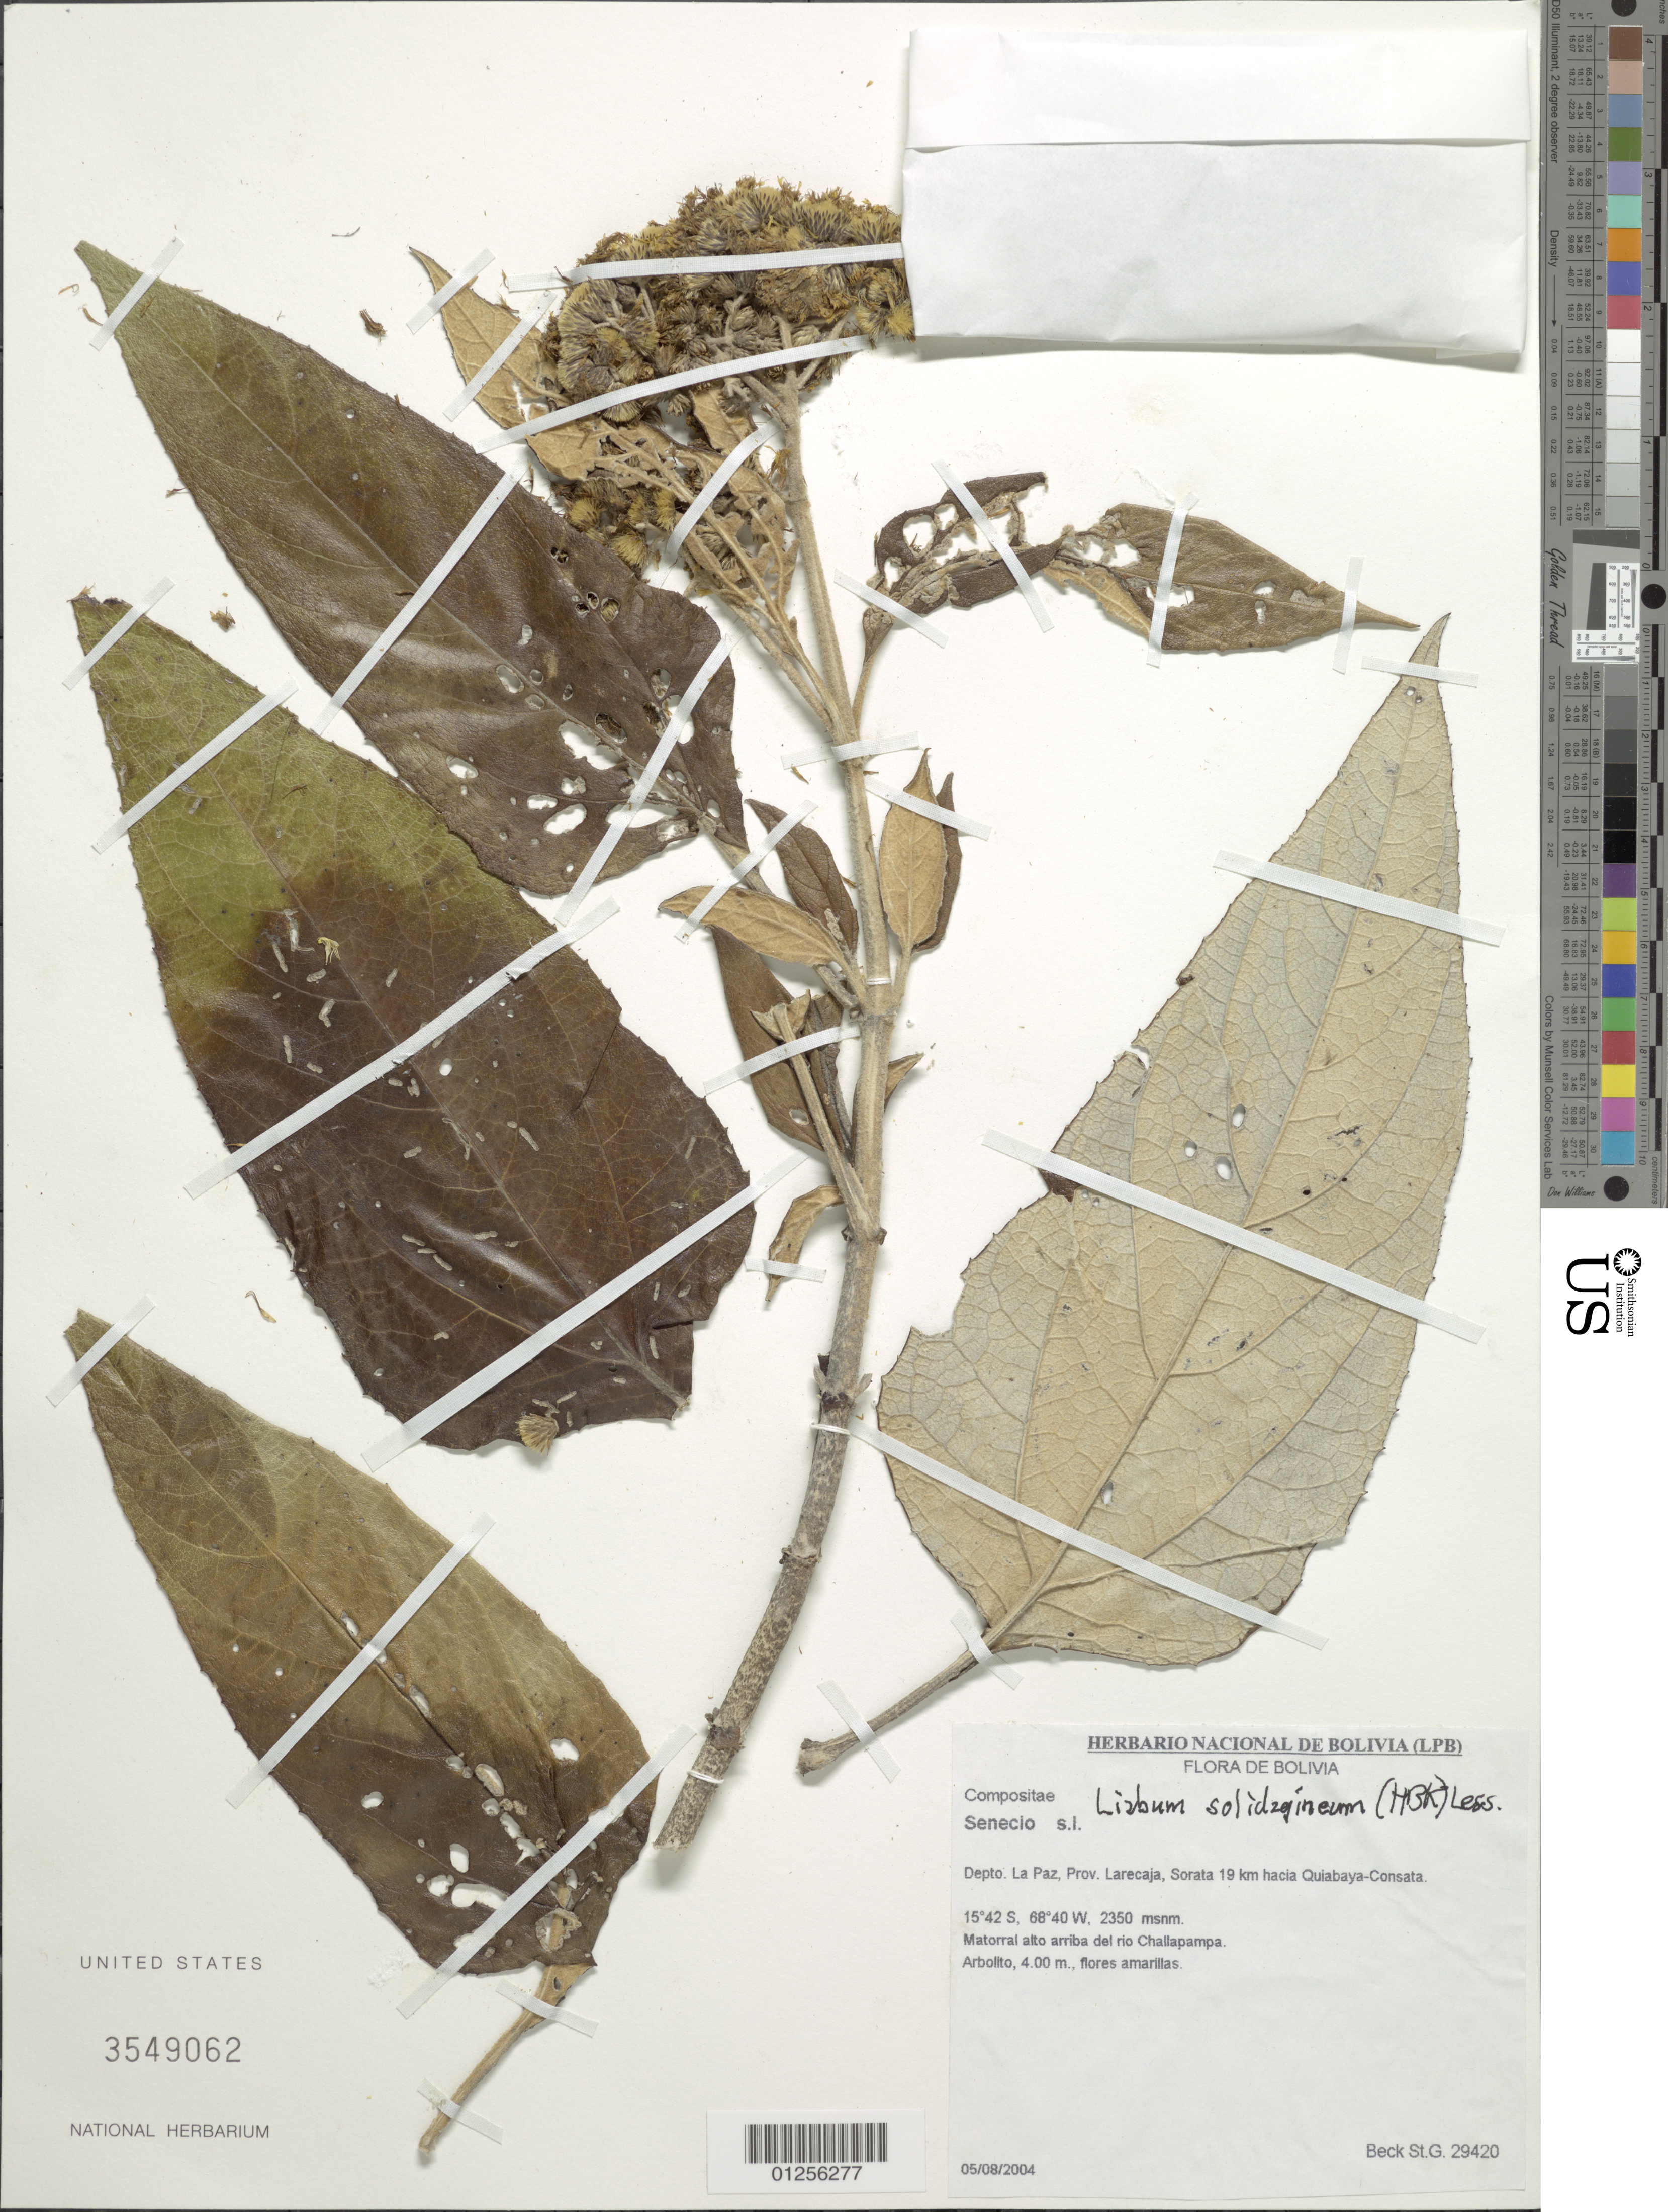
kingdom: Plantae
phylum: Tracheophyta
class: Magnoliopsida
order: Asterales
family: Asteraceae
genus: Liabum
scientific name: Liabum solidagineum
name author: (Kunth) Less.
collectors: S. Beck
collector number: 29420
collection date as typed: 5 August 2004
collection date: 2004-08-05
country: Bolivia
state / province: La Paz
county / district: Larecaja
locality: Sorata 19 km hacia Quiabaya-Consata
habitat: Matorral alto arriva del rio Challapampa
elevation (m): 2350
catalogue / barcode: US 3549062